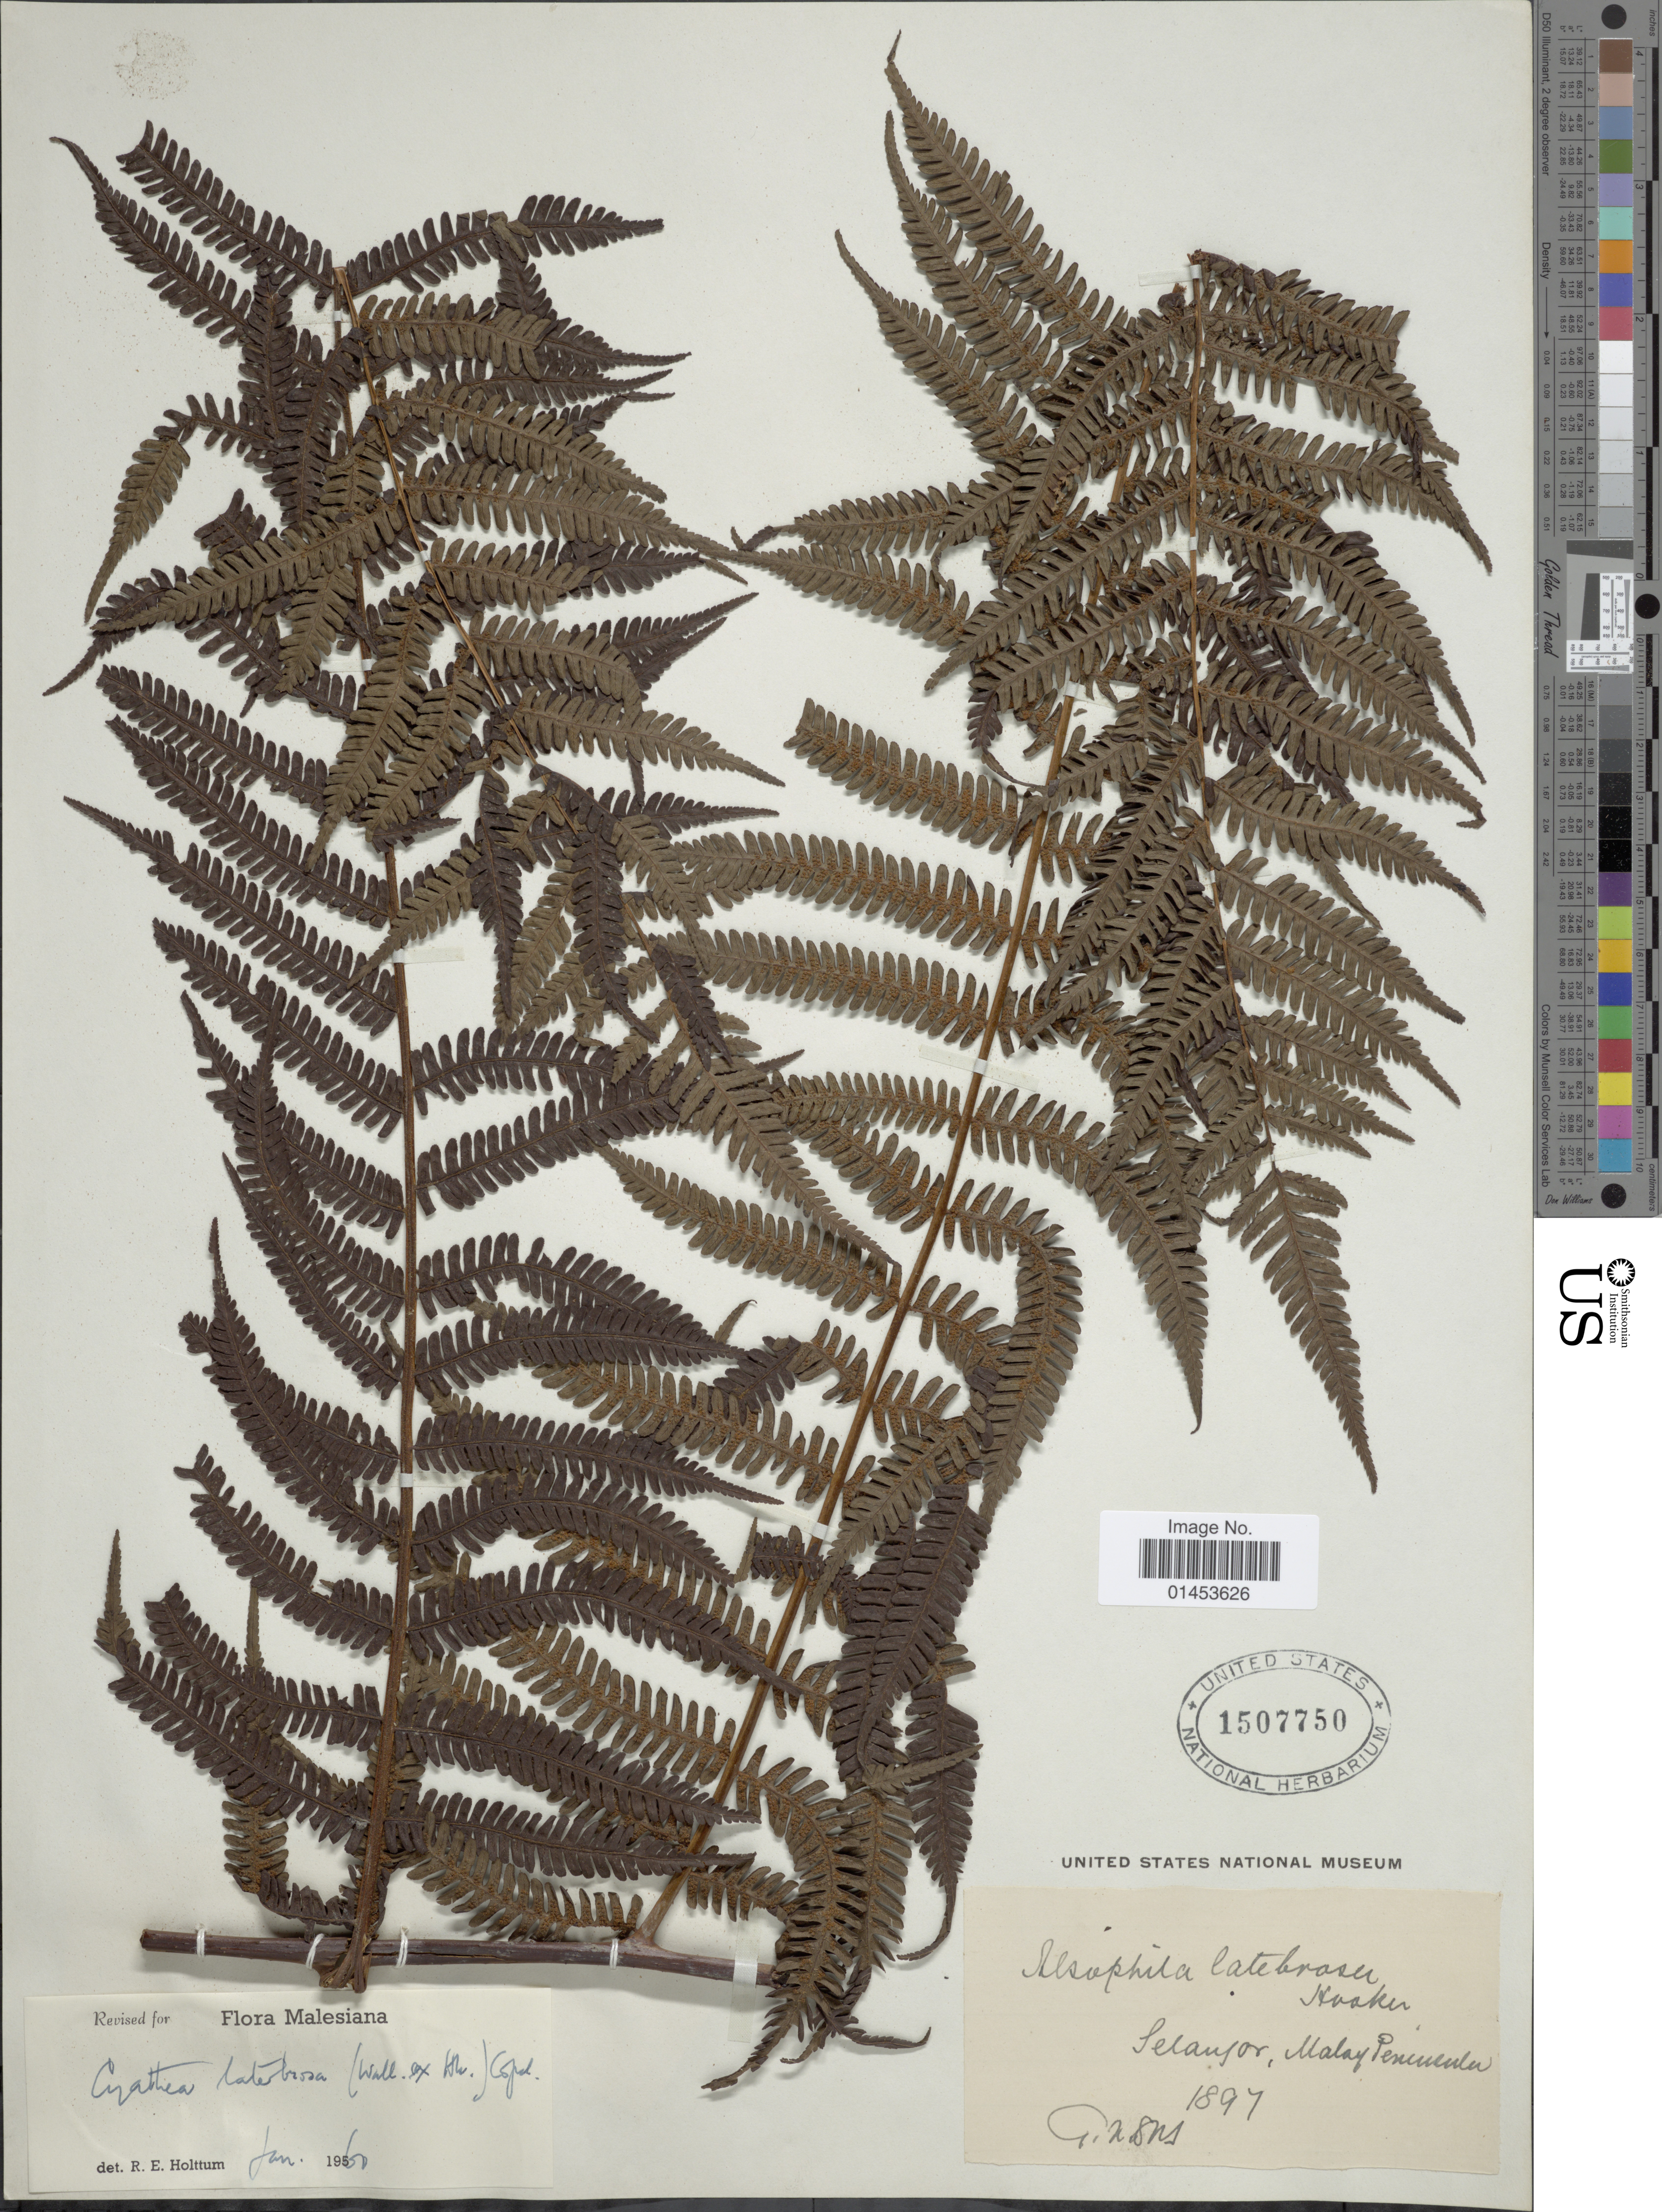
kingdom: Plantae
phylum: Tracheophyta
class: Polypodiopsida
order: Cyatheales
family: Cyatheaceae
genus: Cyathea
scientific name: Cyathea latebrosa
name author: (Wall. ex Hook.) Copel.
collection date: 1897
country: Malaysia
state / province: Selangor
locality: Selangor, Malay Peninsula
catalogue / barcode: US 1507750